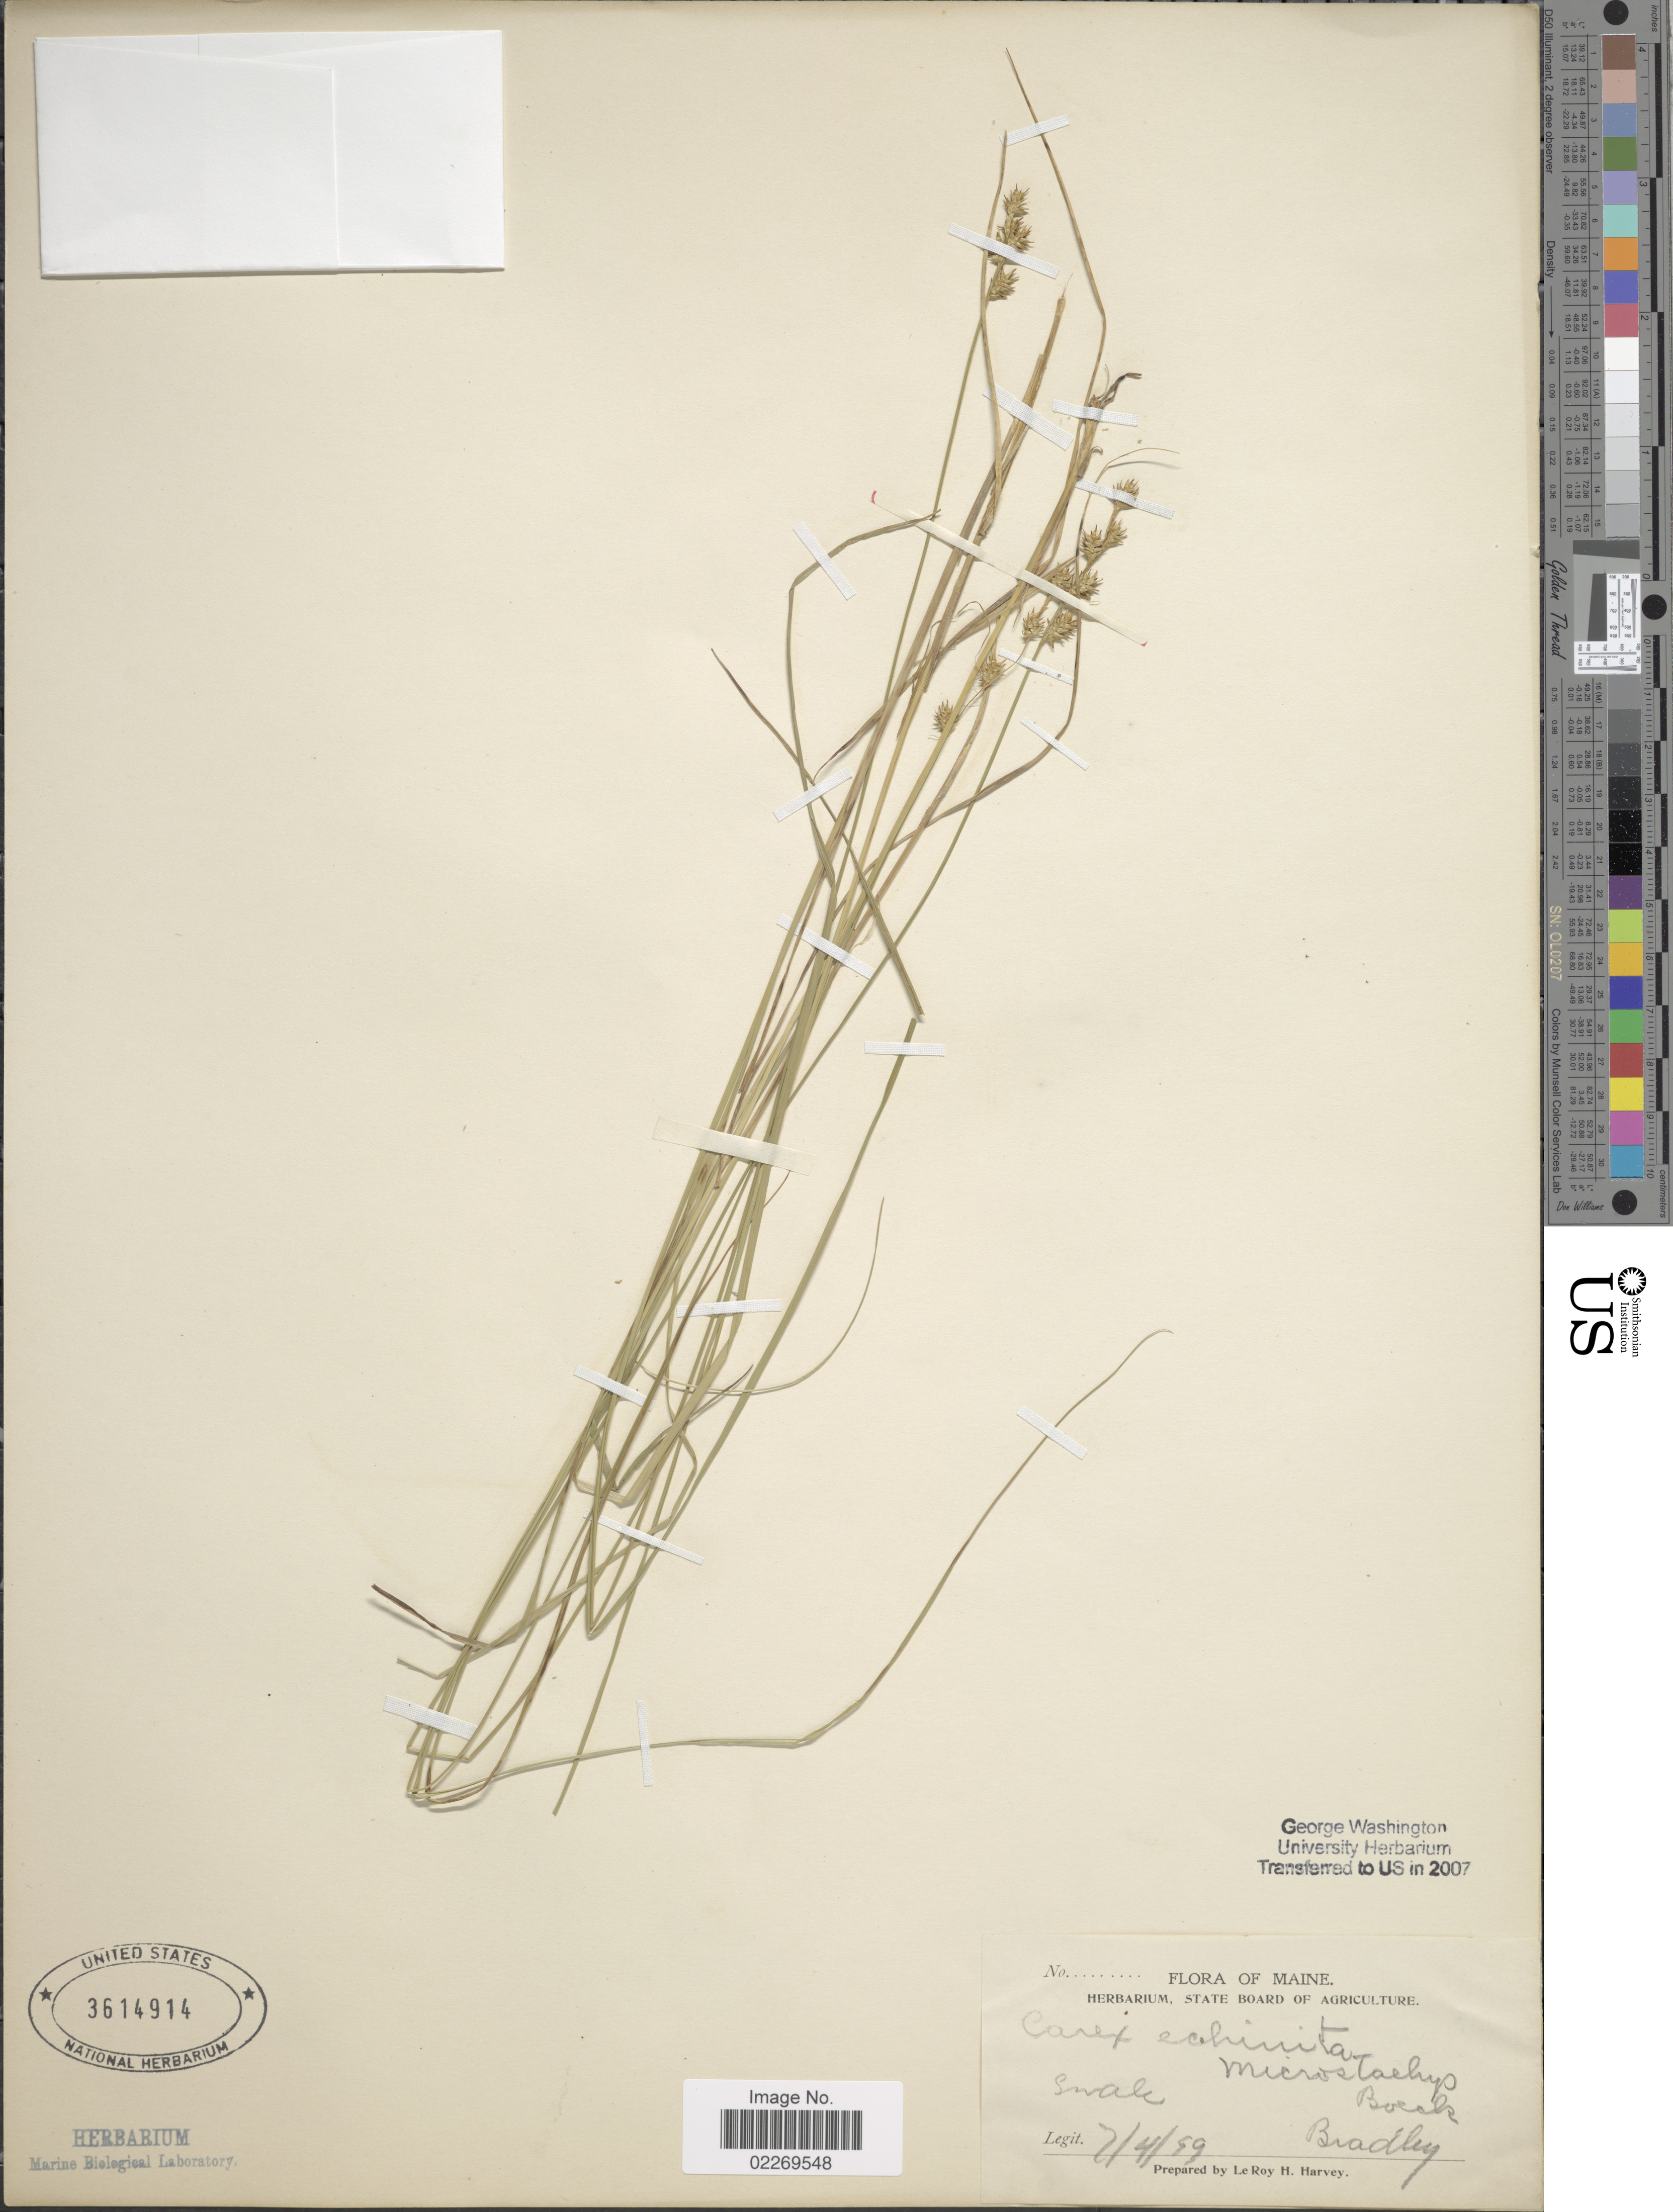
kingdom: Plantae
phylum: Tracheophyta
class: Liliopsida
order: Poales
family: Cyperaceae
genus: Carex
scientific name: Carex echinata subsp. echinata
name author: Murray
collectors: Bradley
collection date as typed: Transcribed d/m/y: 4/7/99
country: United States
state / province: Maine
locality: Swale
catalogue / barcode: US 3614914